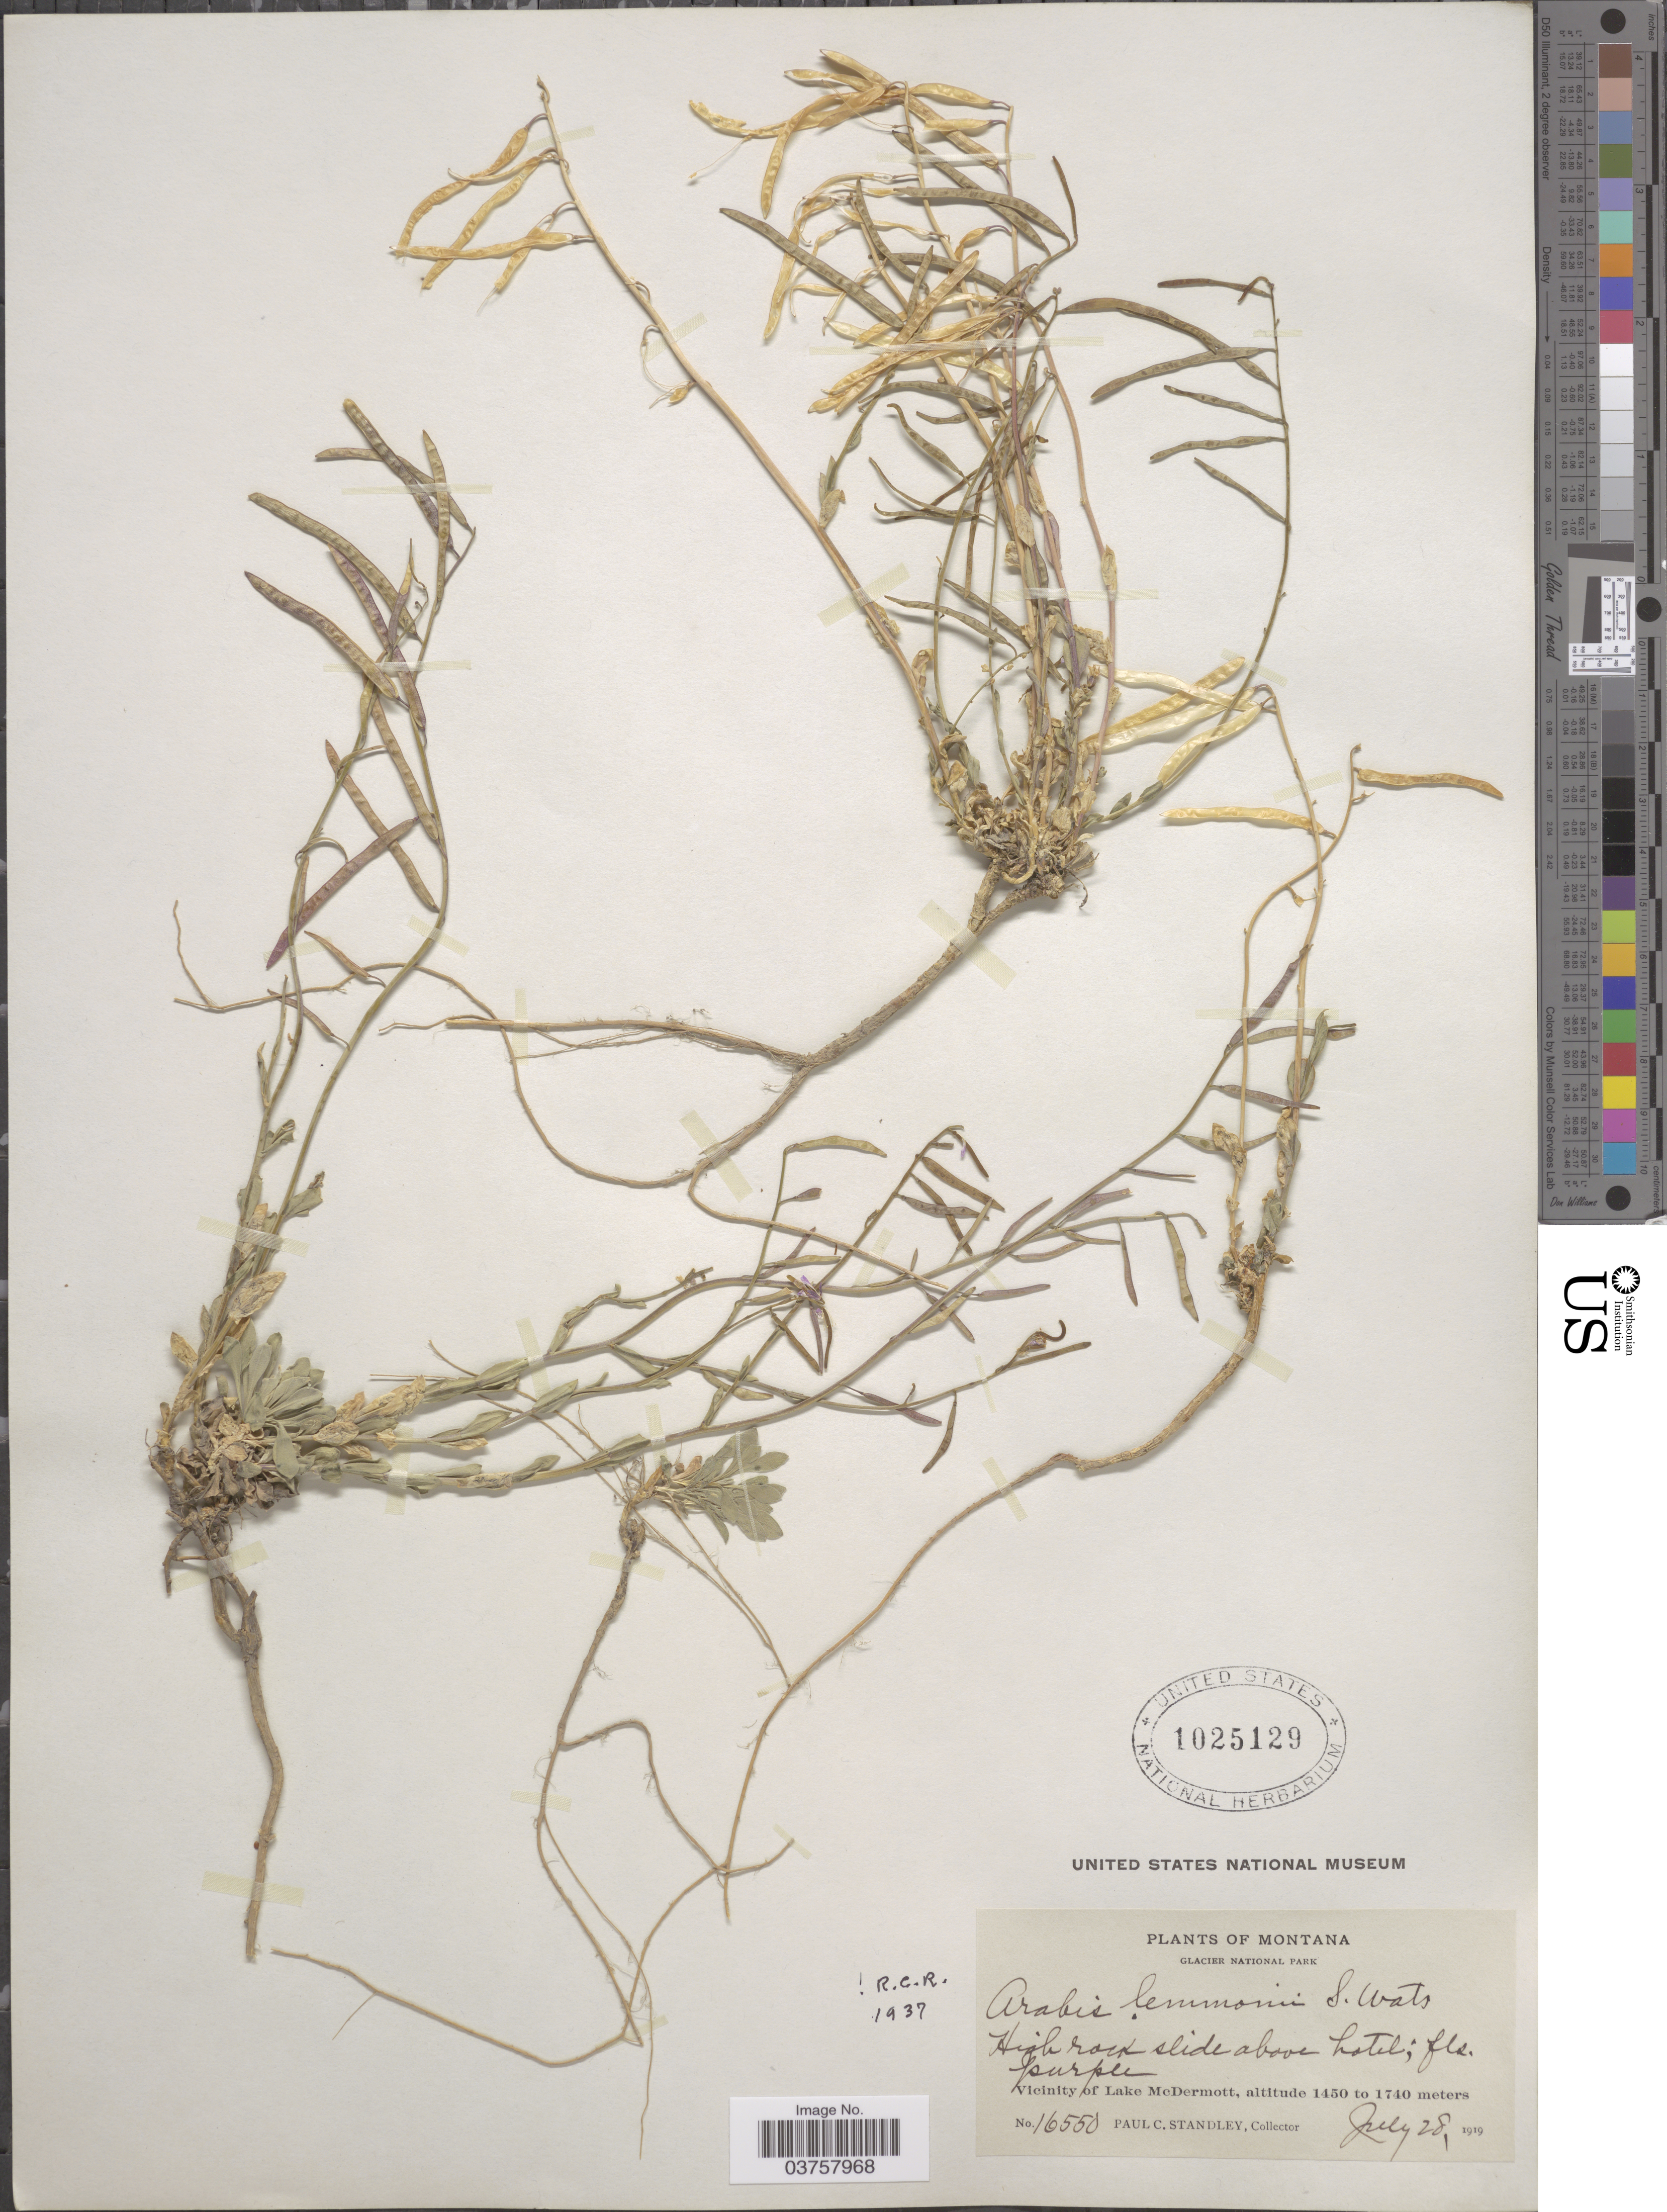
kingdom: Plantae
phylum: Tracheophyta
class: Magnoliopsida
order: Brassicales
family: Brassicaceae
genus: Arabis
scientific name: Arabis lemmonii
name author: S. Watson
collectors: P. C. Standley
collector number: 16550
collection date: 1919-07-28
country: United States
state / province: Montana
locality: Glacier National Park. Vicinity of Lake McDermott.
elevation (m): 1450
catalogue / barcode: US 1025129